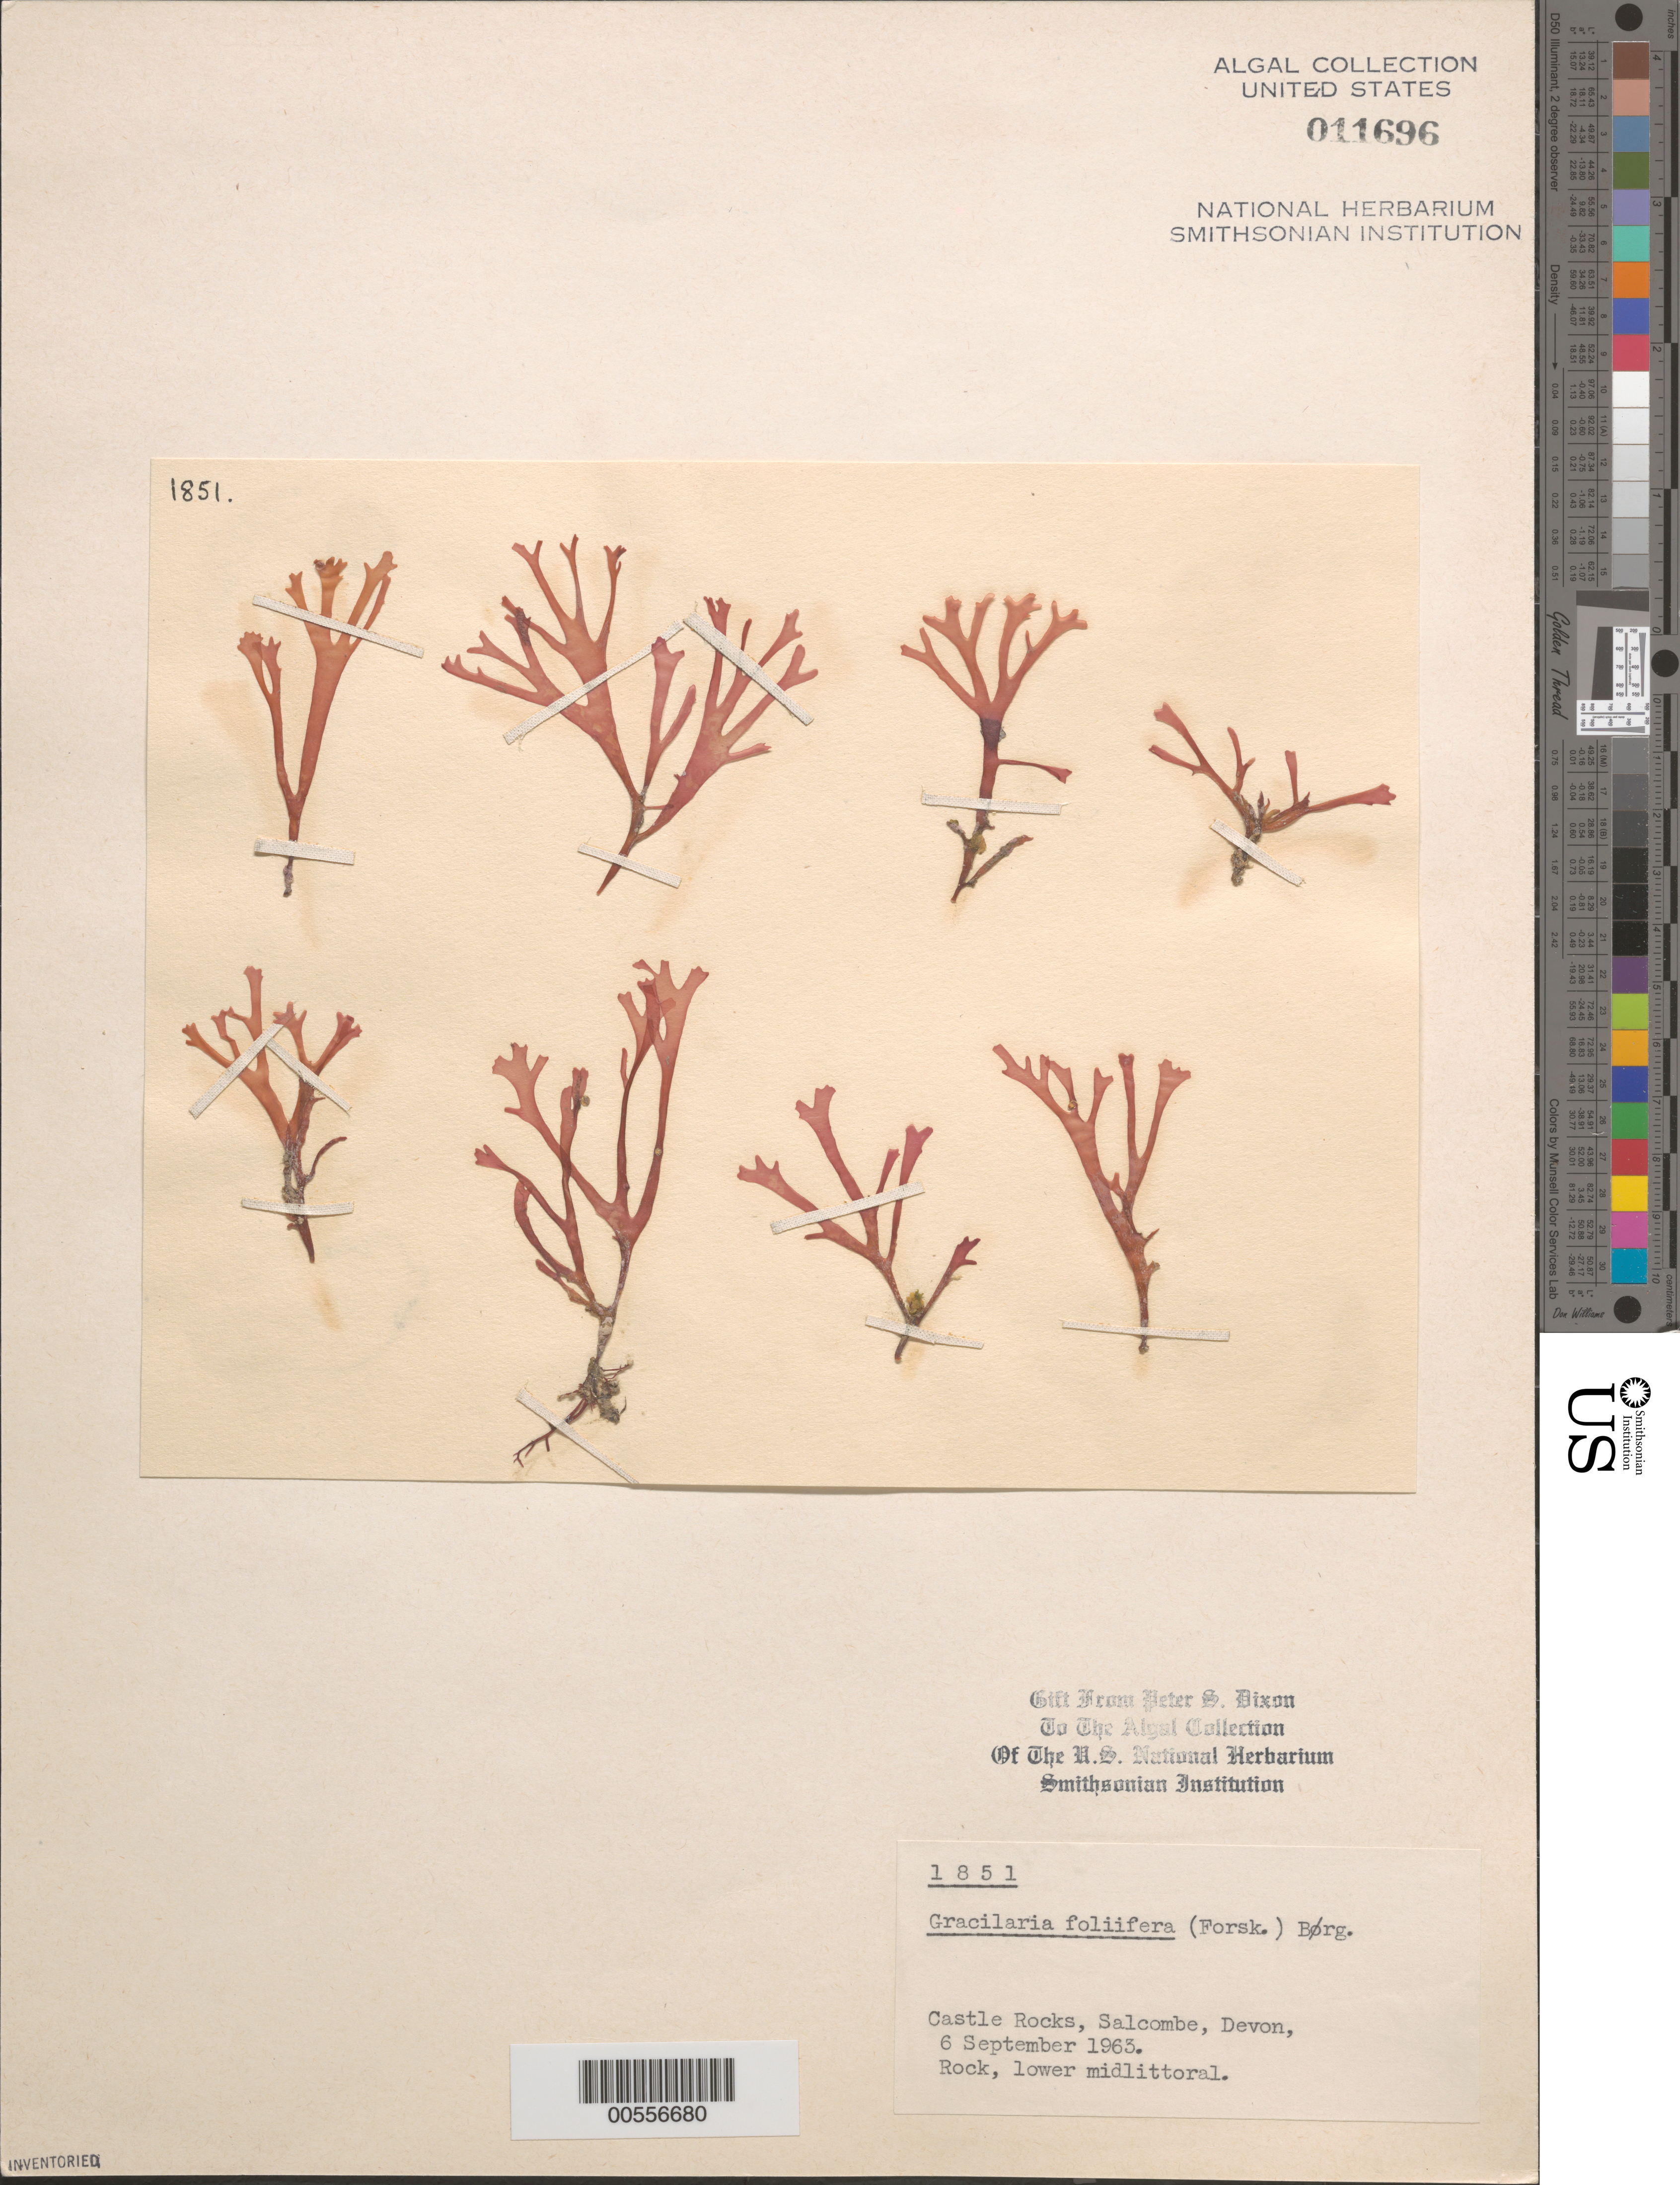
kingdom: Plantae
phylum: Rhodophyta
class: Florideophyceae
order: Gracilariales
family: Gracilariaceae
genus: Gracilaria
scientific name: Gracilaria foliifera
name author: (Forssk.) Børgesen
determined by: Dixon, P. S.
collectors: P. S. Dixon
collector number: PSD 1851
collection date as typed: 06 Sep 1963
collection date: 1963-09-06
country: United Kingdom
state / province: England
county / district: Devon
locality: Castle Rocks, Salcombe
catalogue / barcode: US 11696